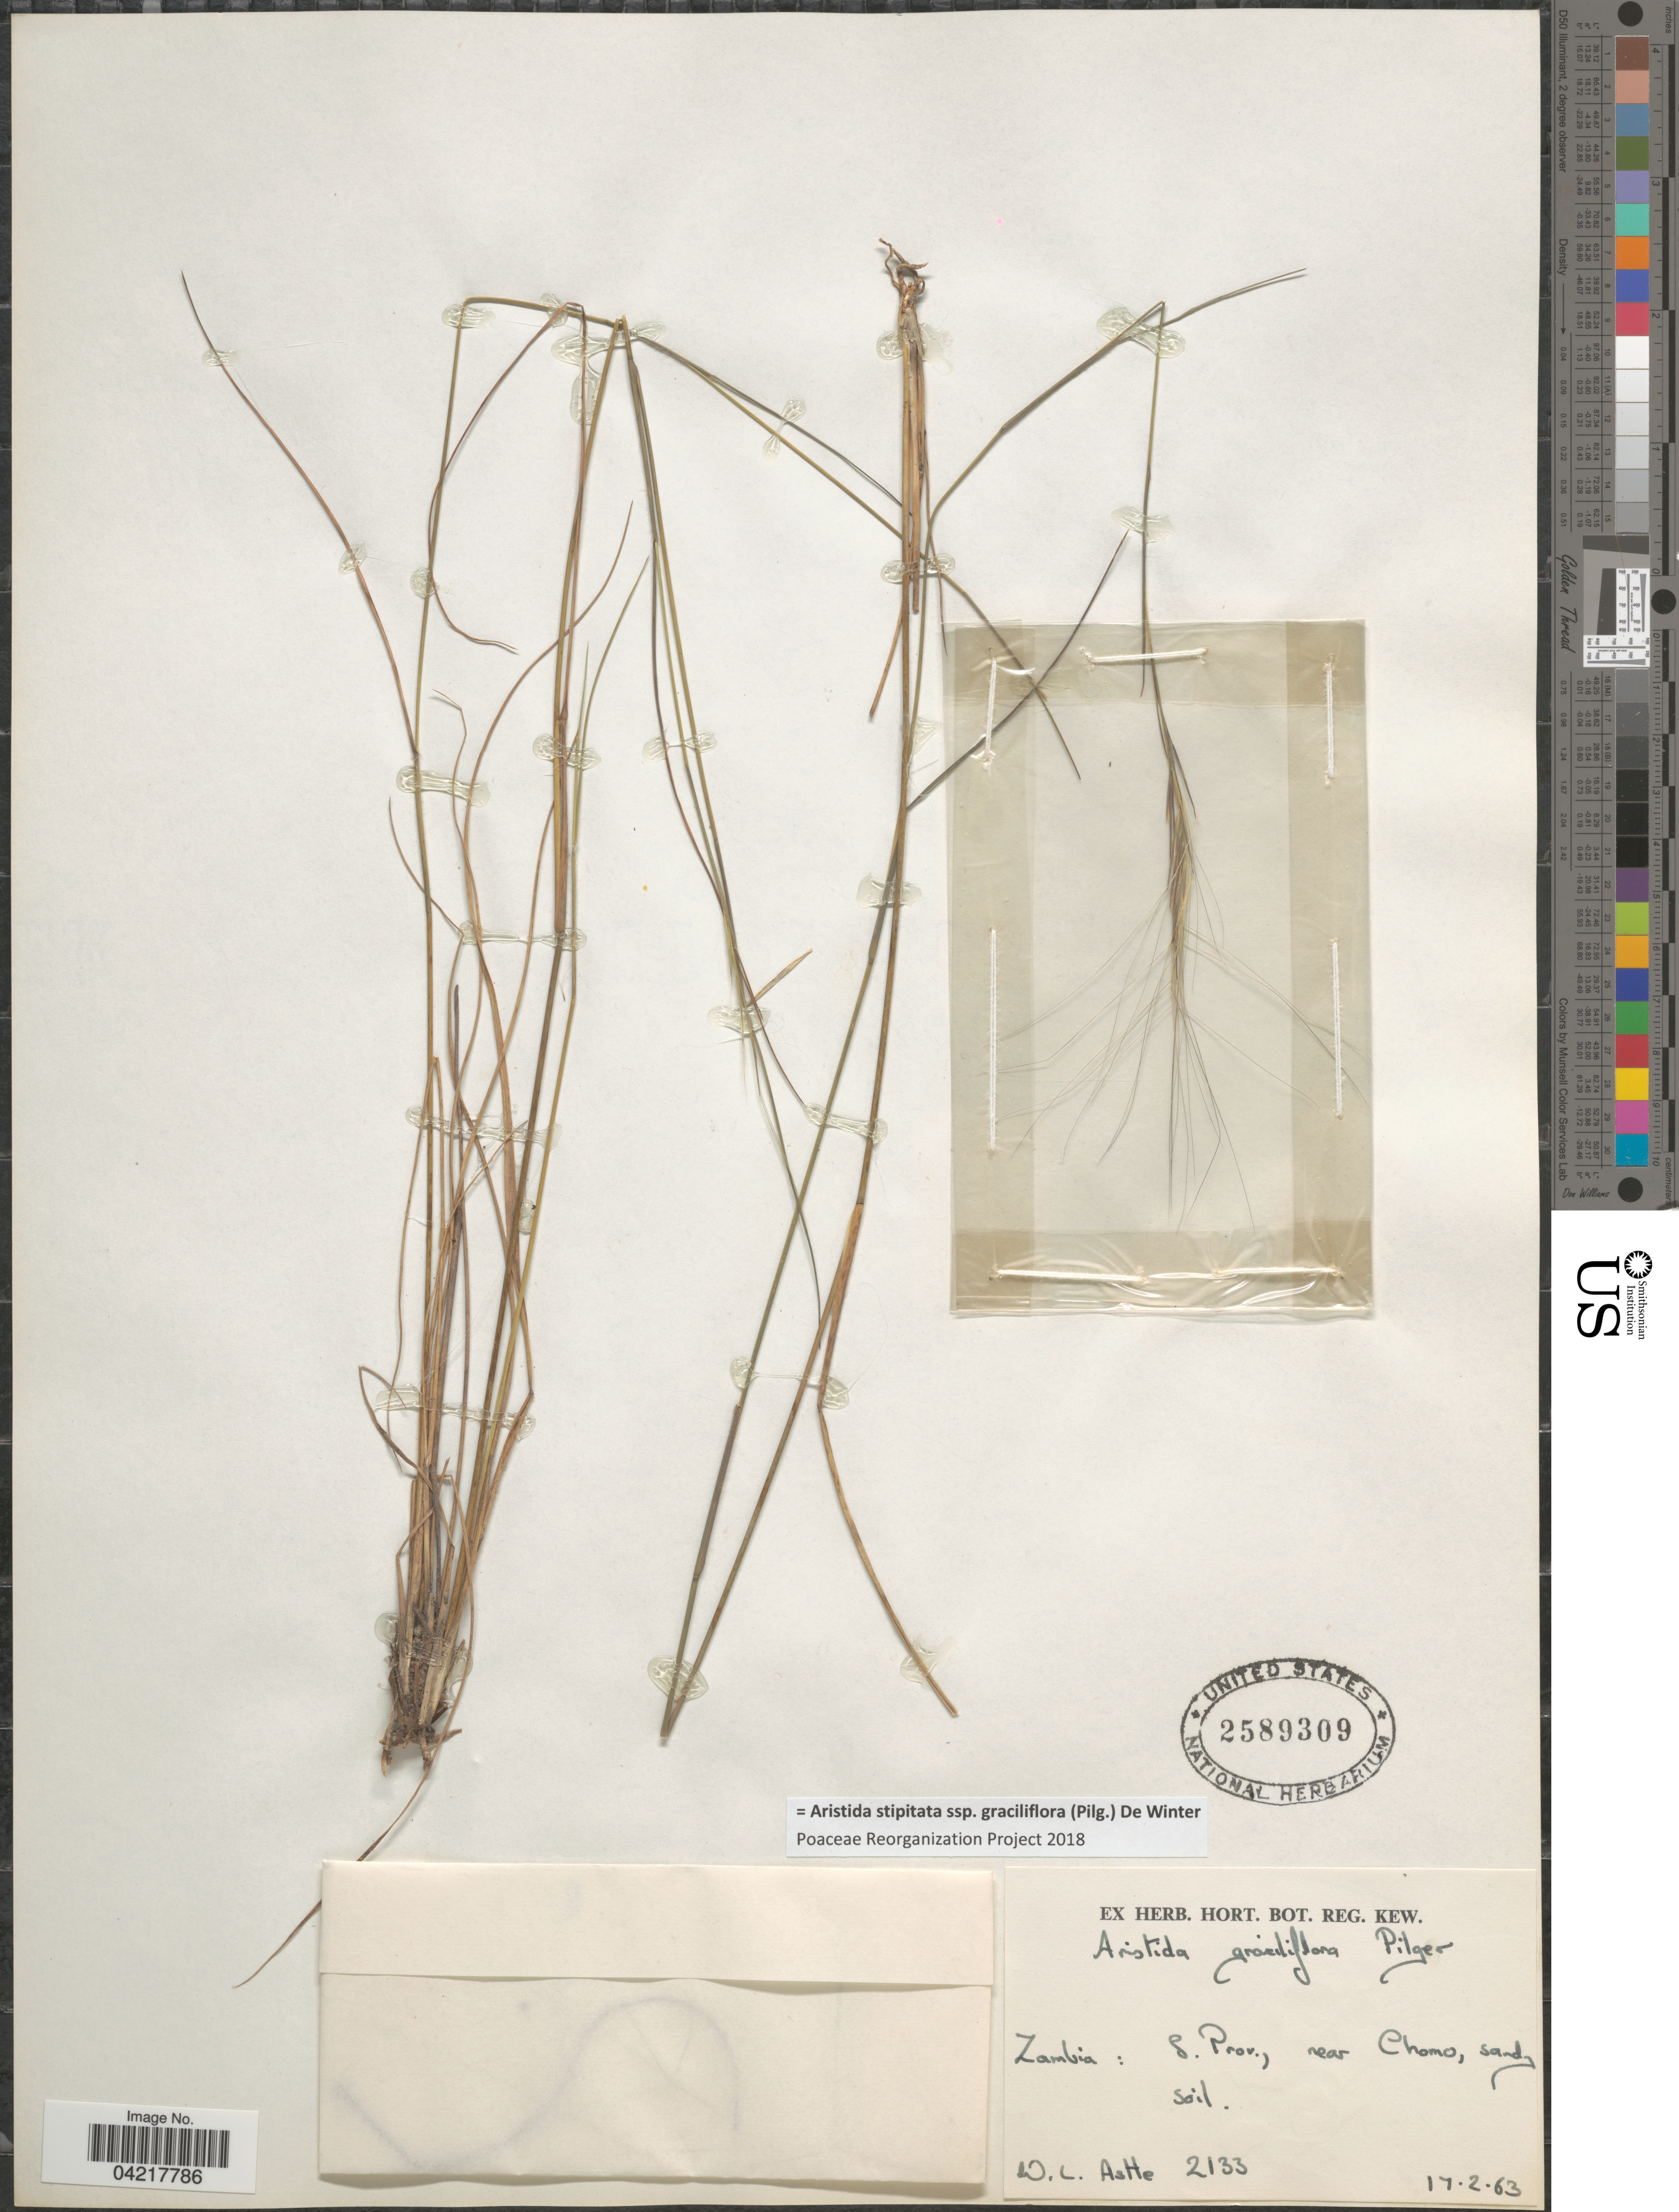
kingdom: Plantae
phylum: Tracheophyta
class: Liliopsida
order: Poales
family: Poaceae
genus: Aristida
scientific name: Aristida stipitata var. graciliflora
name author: (Pilg.) De Winter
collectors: W. Astle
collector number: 2133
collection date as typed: Transcribed d/m/y: 17/2/63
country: Zambia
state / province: Southern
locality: S. Prov., near Chomo, sandy soil.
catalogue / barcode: US 2589309